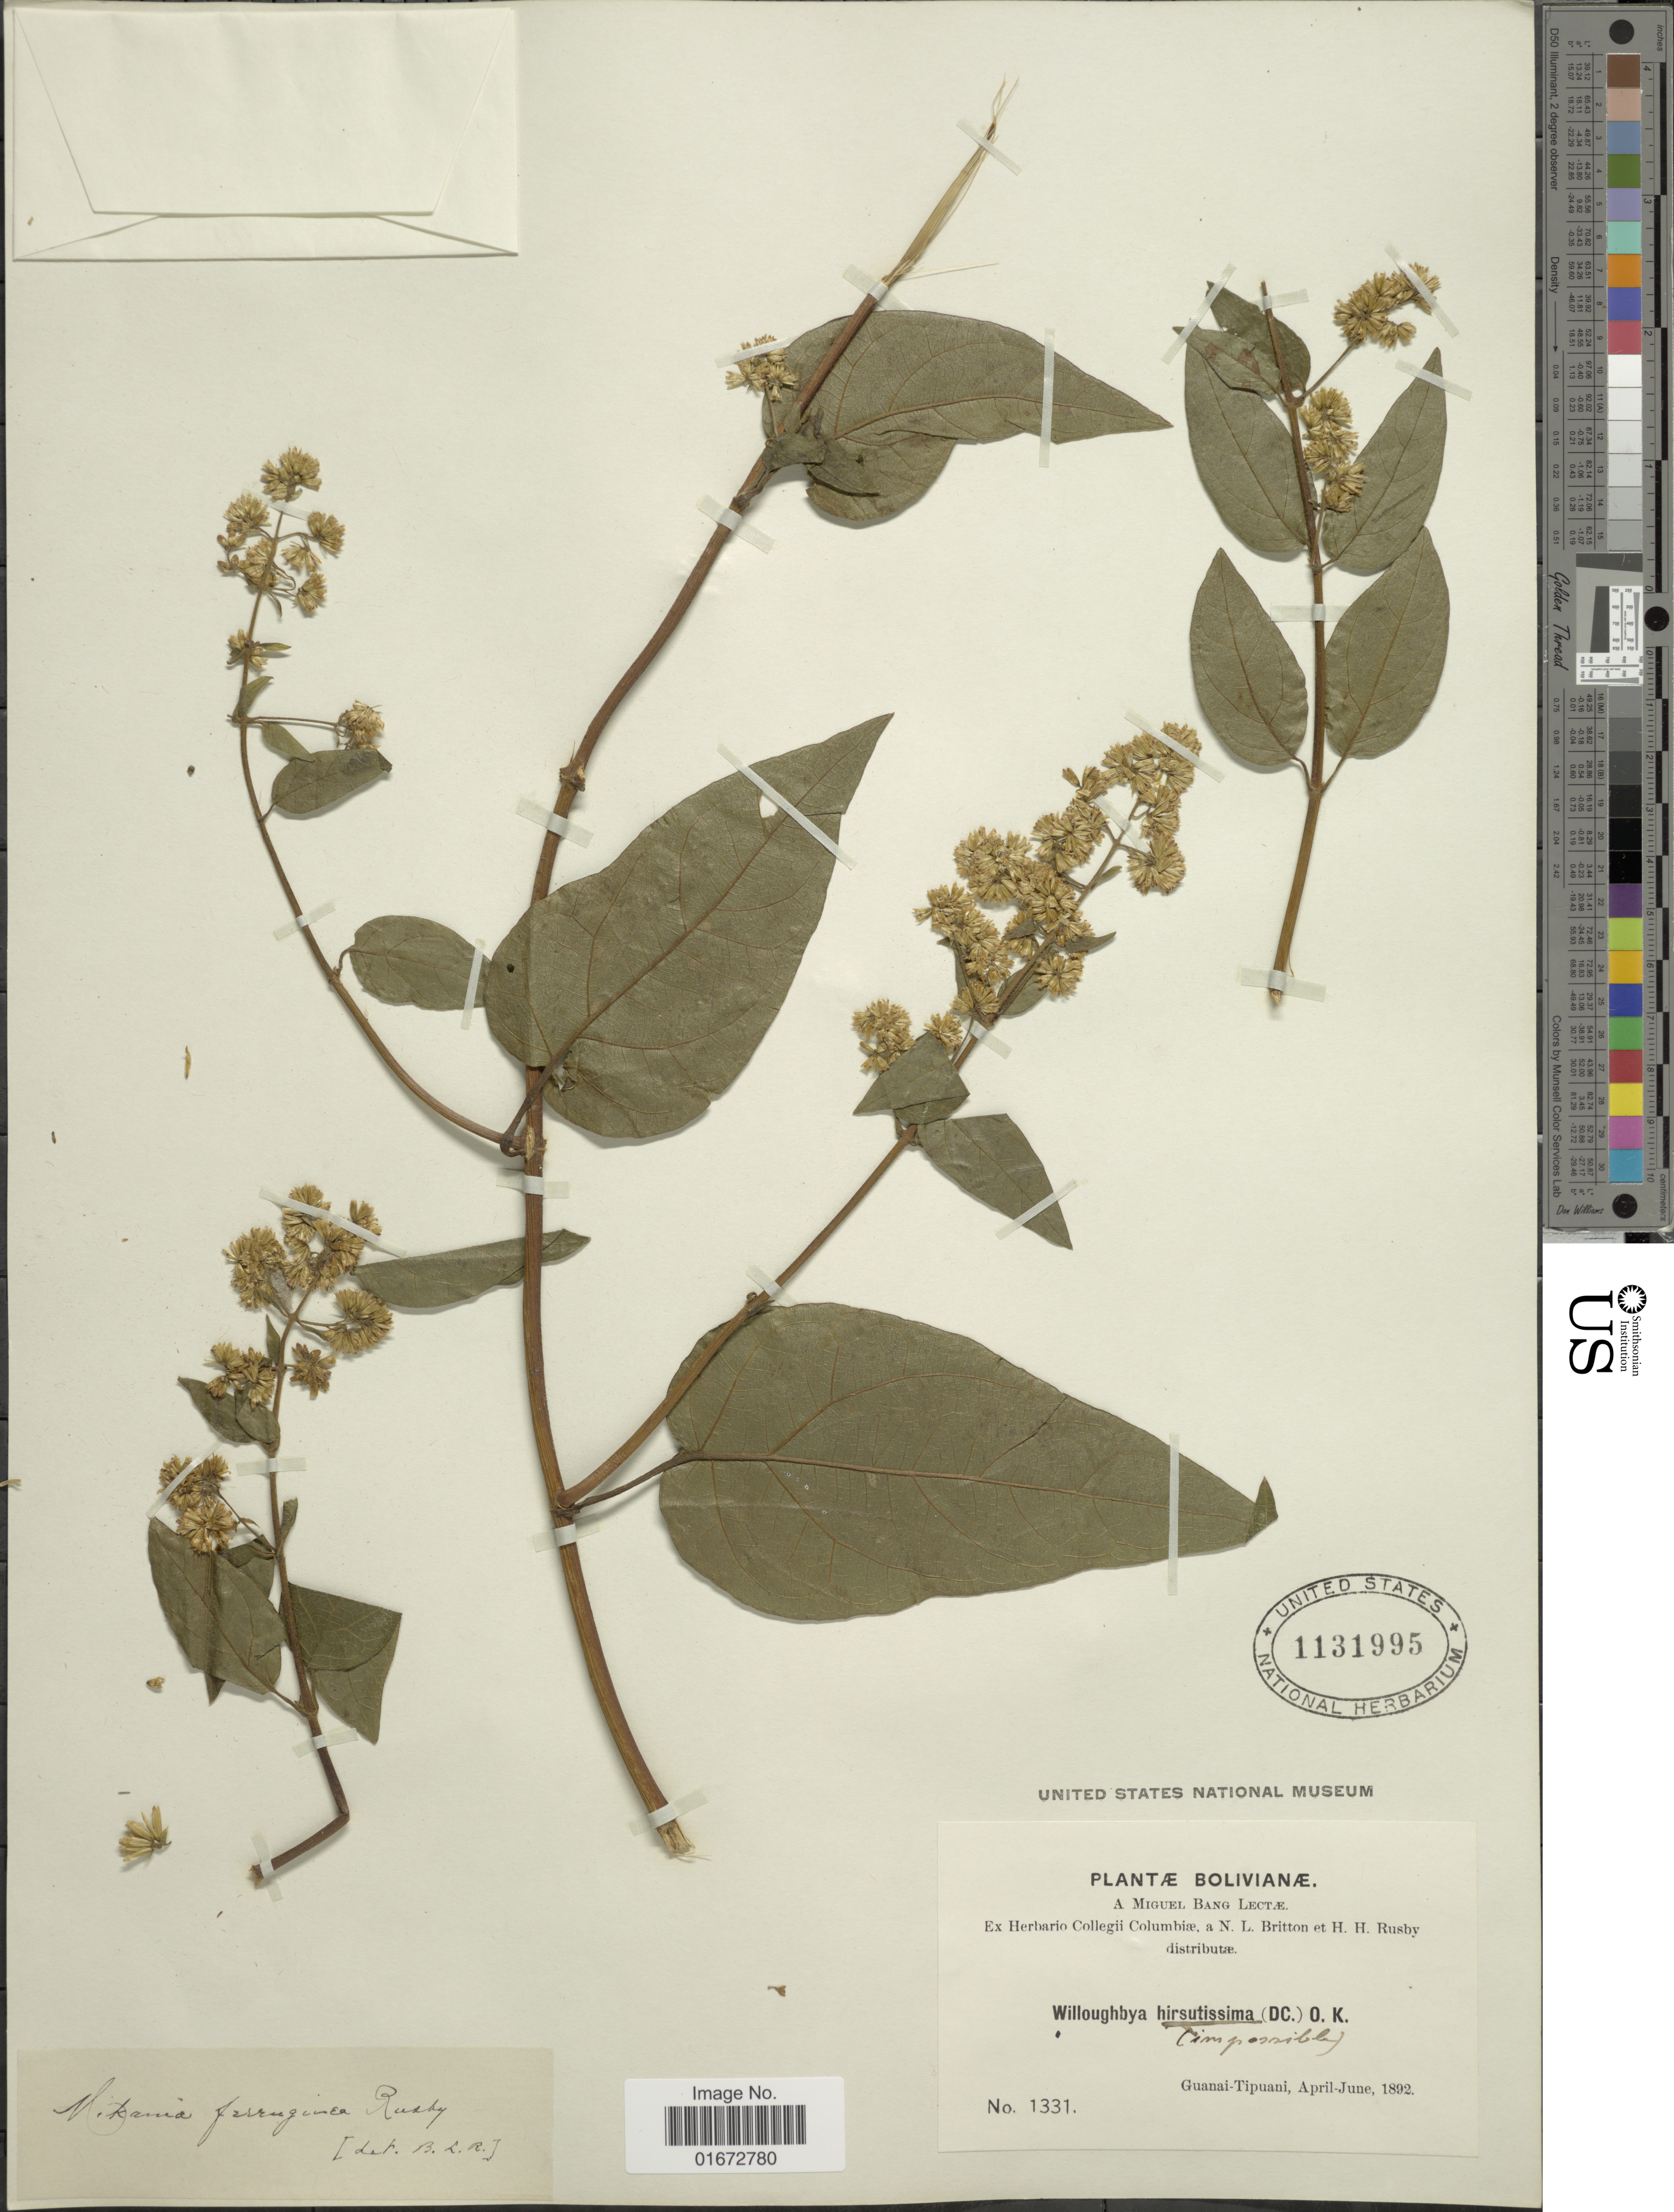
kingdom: Plantae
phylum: Tracheophyta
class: Magnoliopsida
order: Asterales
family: Asteraceae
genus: Mikania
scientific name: Mikania ferruginea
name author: (Rusby) Buchtien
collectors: M. Bang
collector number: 1331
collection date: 1892-04/1892-06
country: Bolivia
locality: Guanai-Tipuani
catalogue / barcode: US 1131995